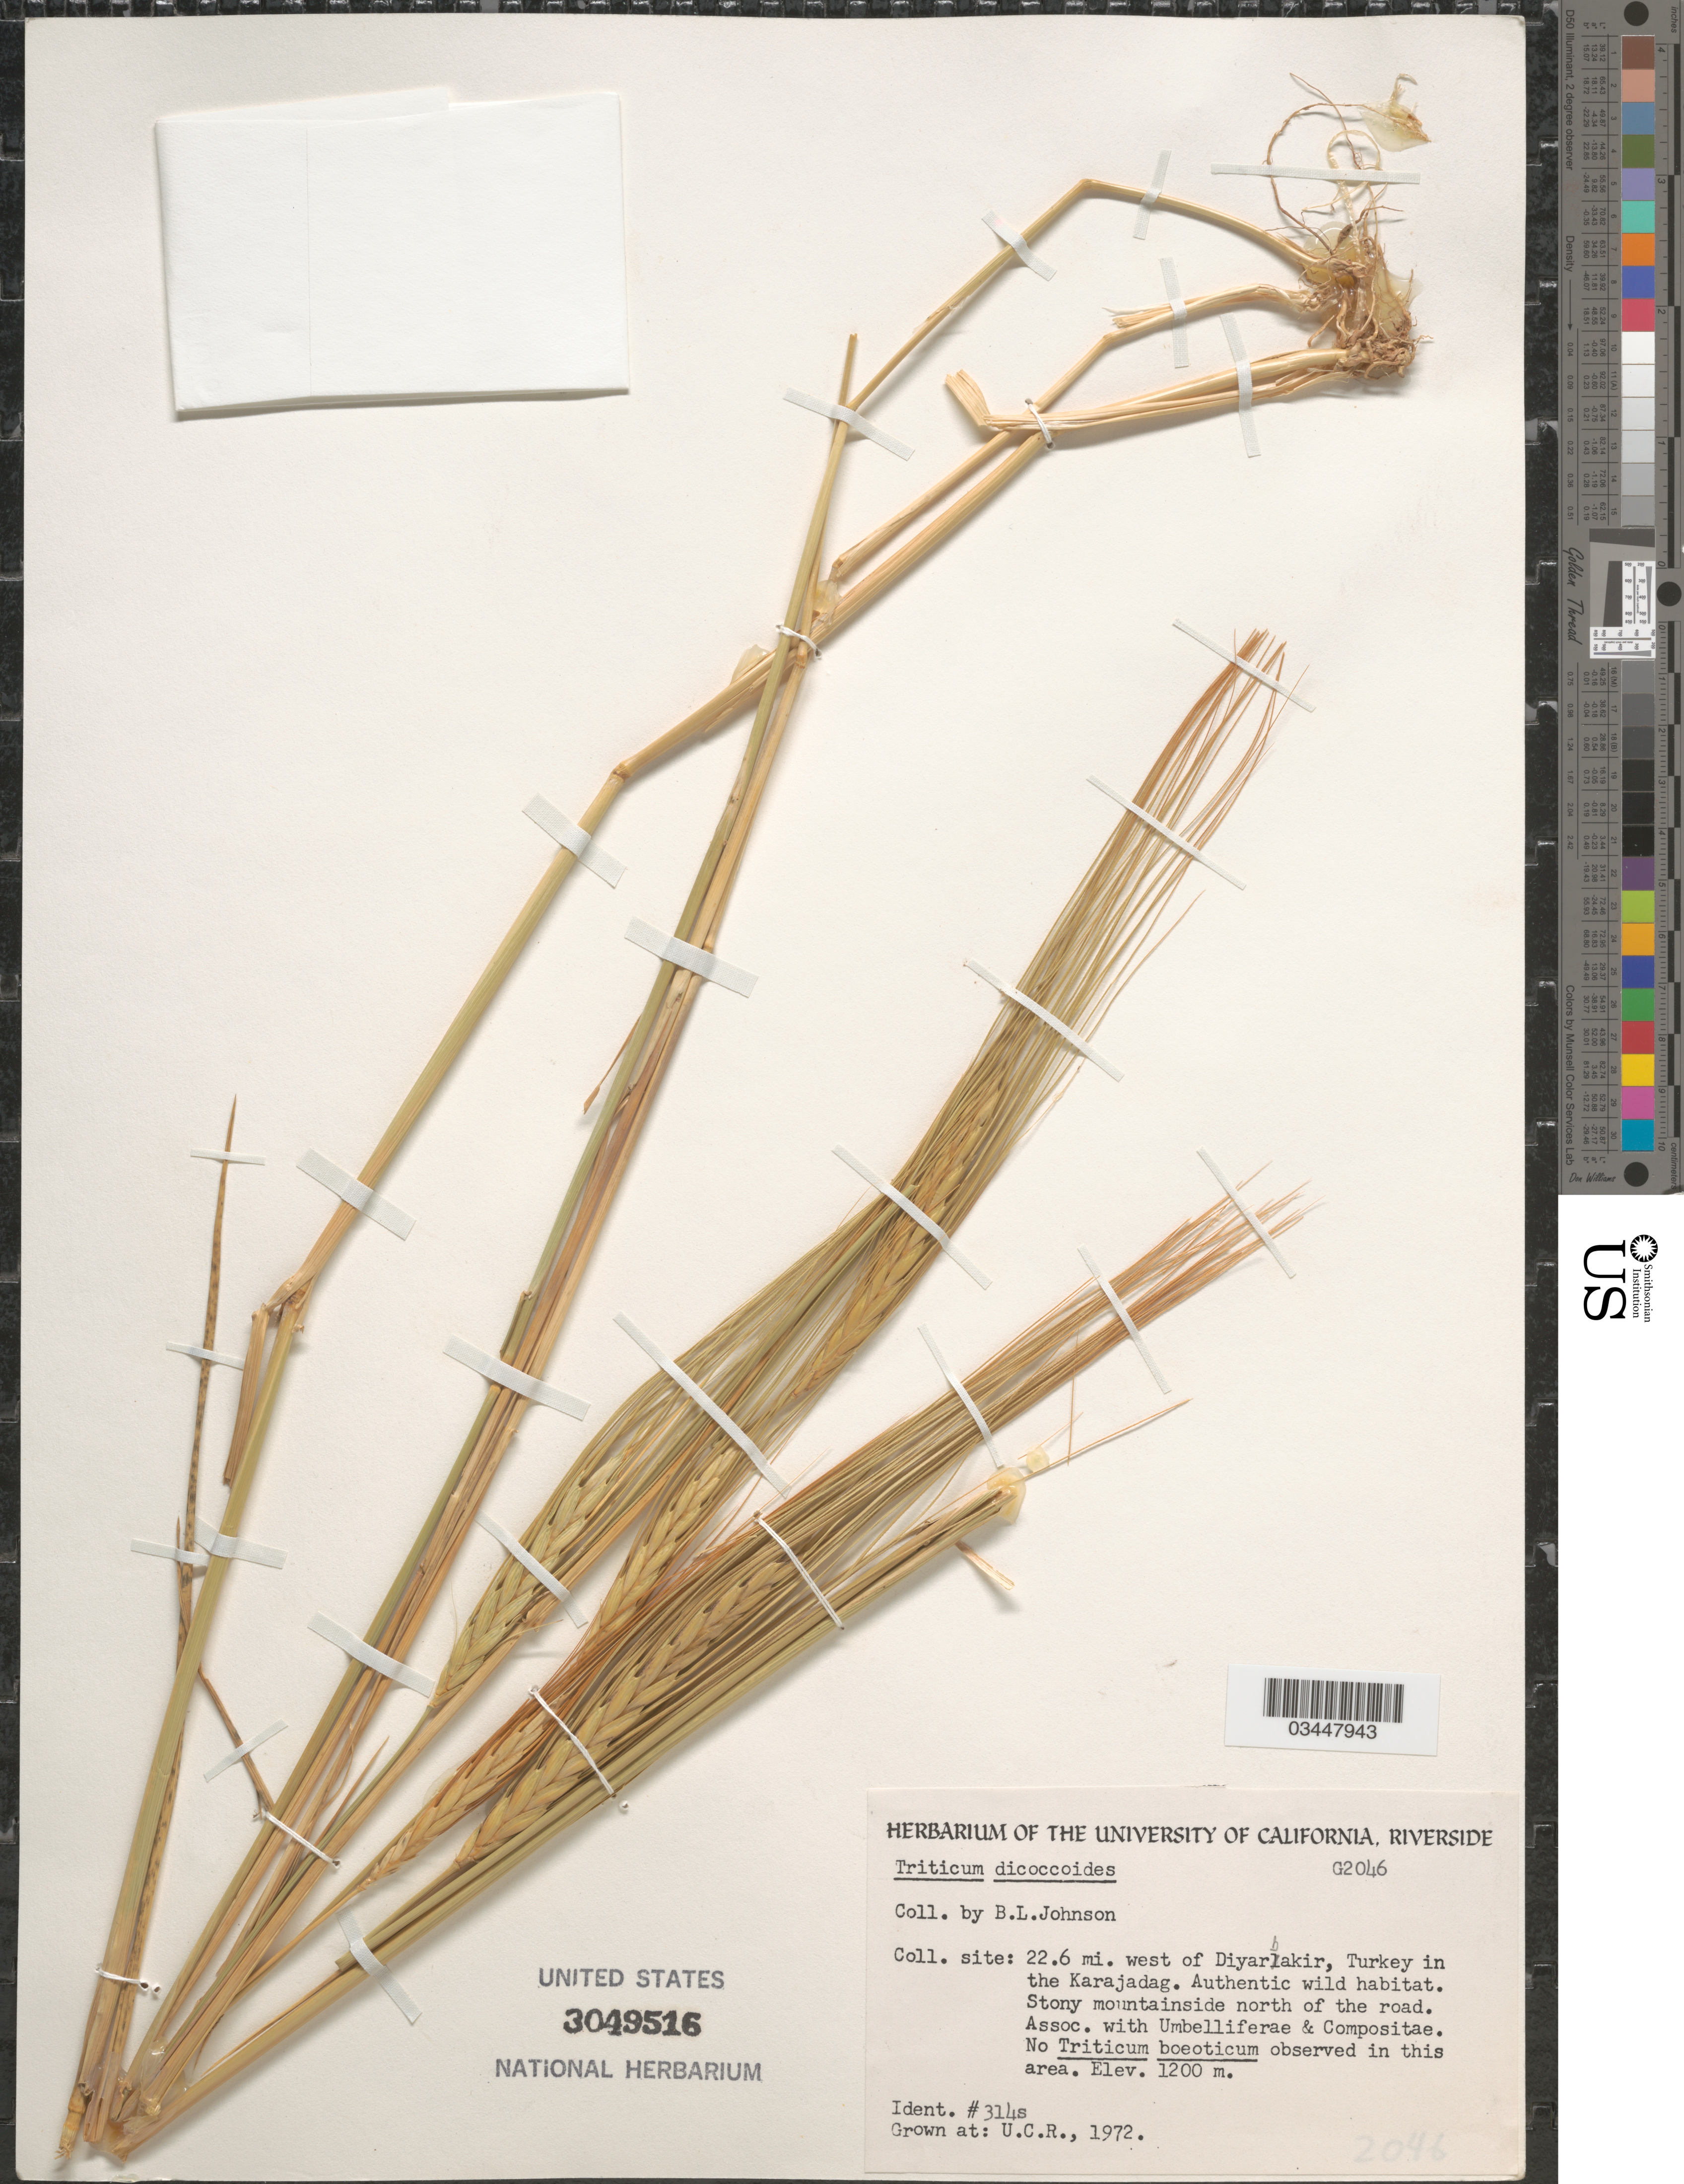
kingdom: Plantae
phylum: Tracheophyta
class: Liliopsida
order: Poales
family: Poaceae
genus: Triticum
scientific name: Triticum dicoccoides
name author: (Körn.) Körn. ex Schweinf.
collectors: ex herb. Univ. of California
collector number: G2046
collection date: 1972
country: United States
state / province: California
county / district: Riverside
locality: U.C.R.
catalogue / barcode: US 3049516